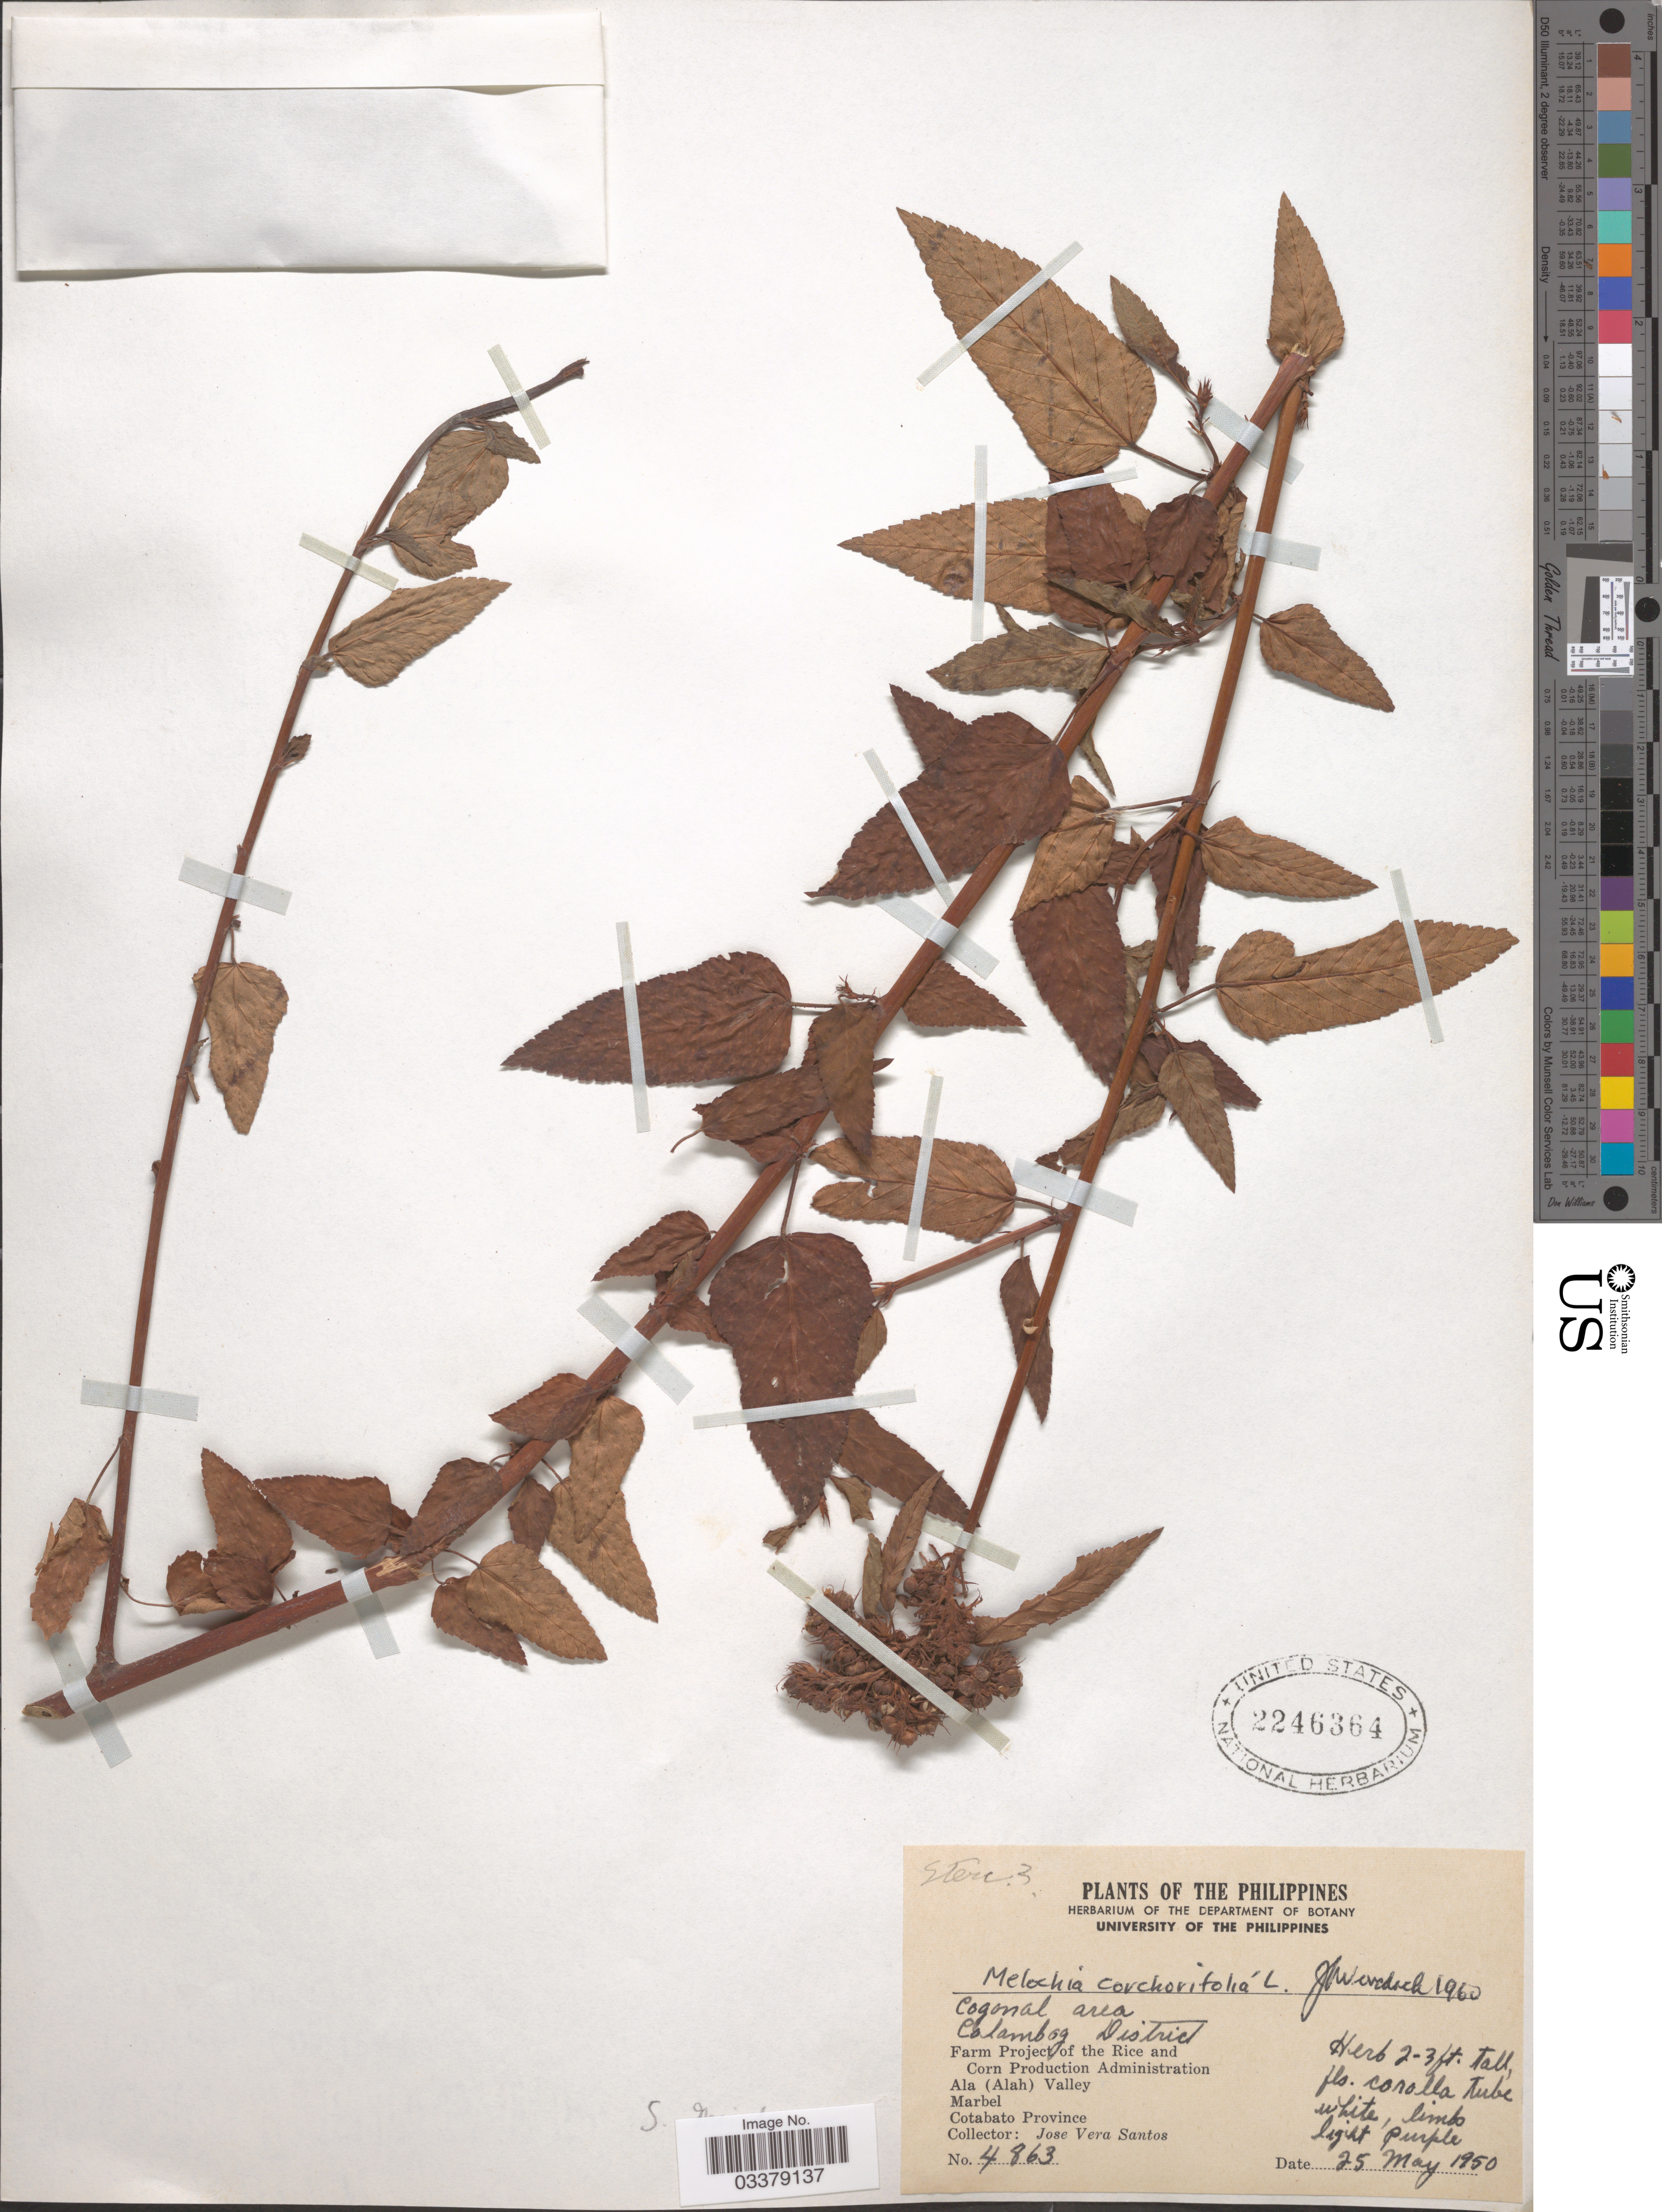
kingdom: Plantae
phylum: Tracheophyta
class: Magnoliopsida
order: Malvales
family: Malvaceae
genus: Melochia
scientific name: Melochia corchorifolia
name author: L.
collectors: J. V. Santos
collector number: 4863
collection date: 1950-05-25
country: Philippines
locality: Cogonal area. Colambog District. Farm Project of the Rice and Corn Production Administration. Ala (Alah) Valley. Marbel. Cotabato Province.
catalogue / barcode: US 2246364